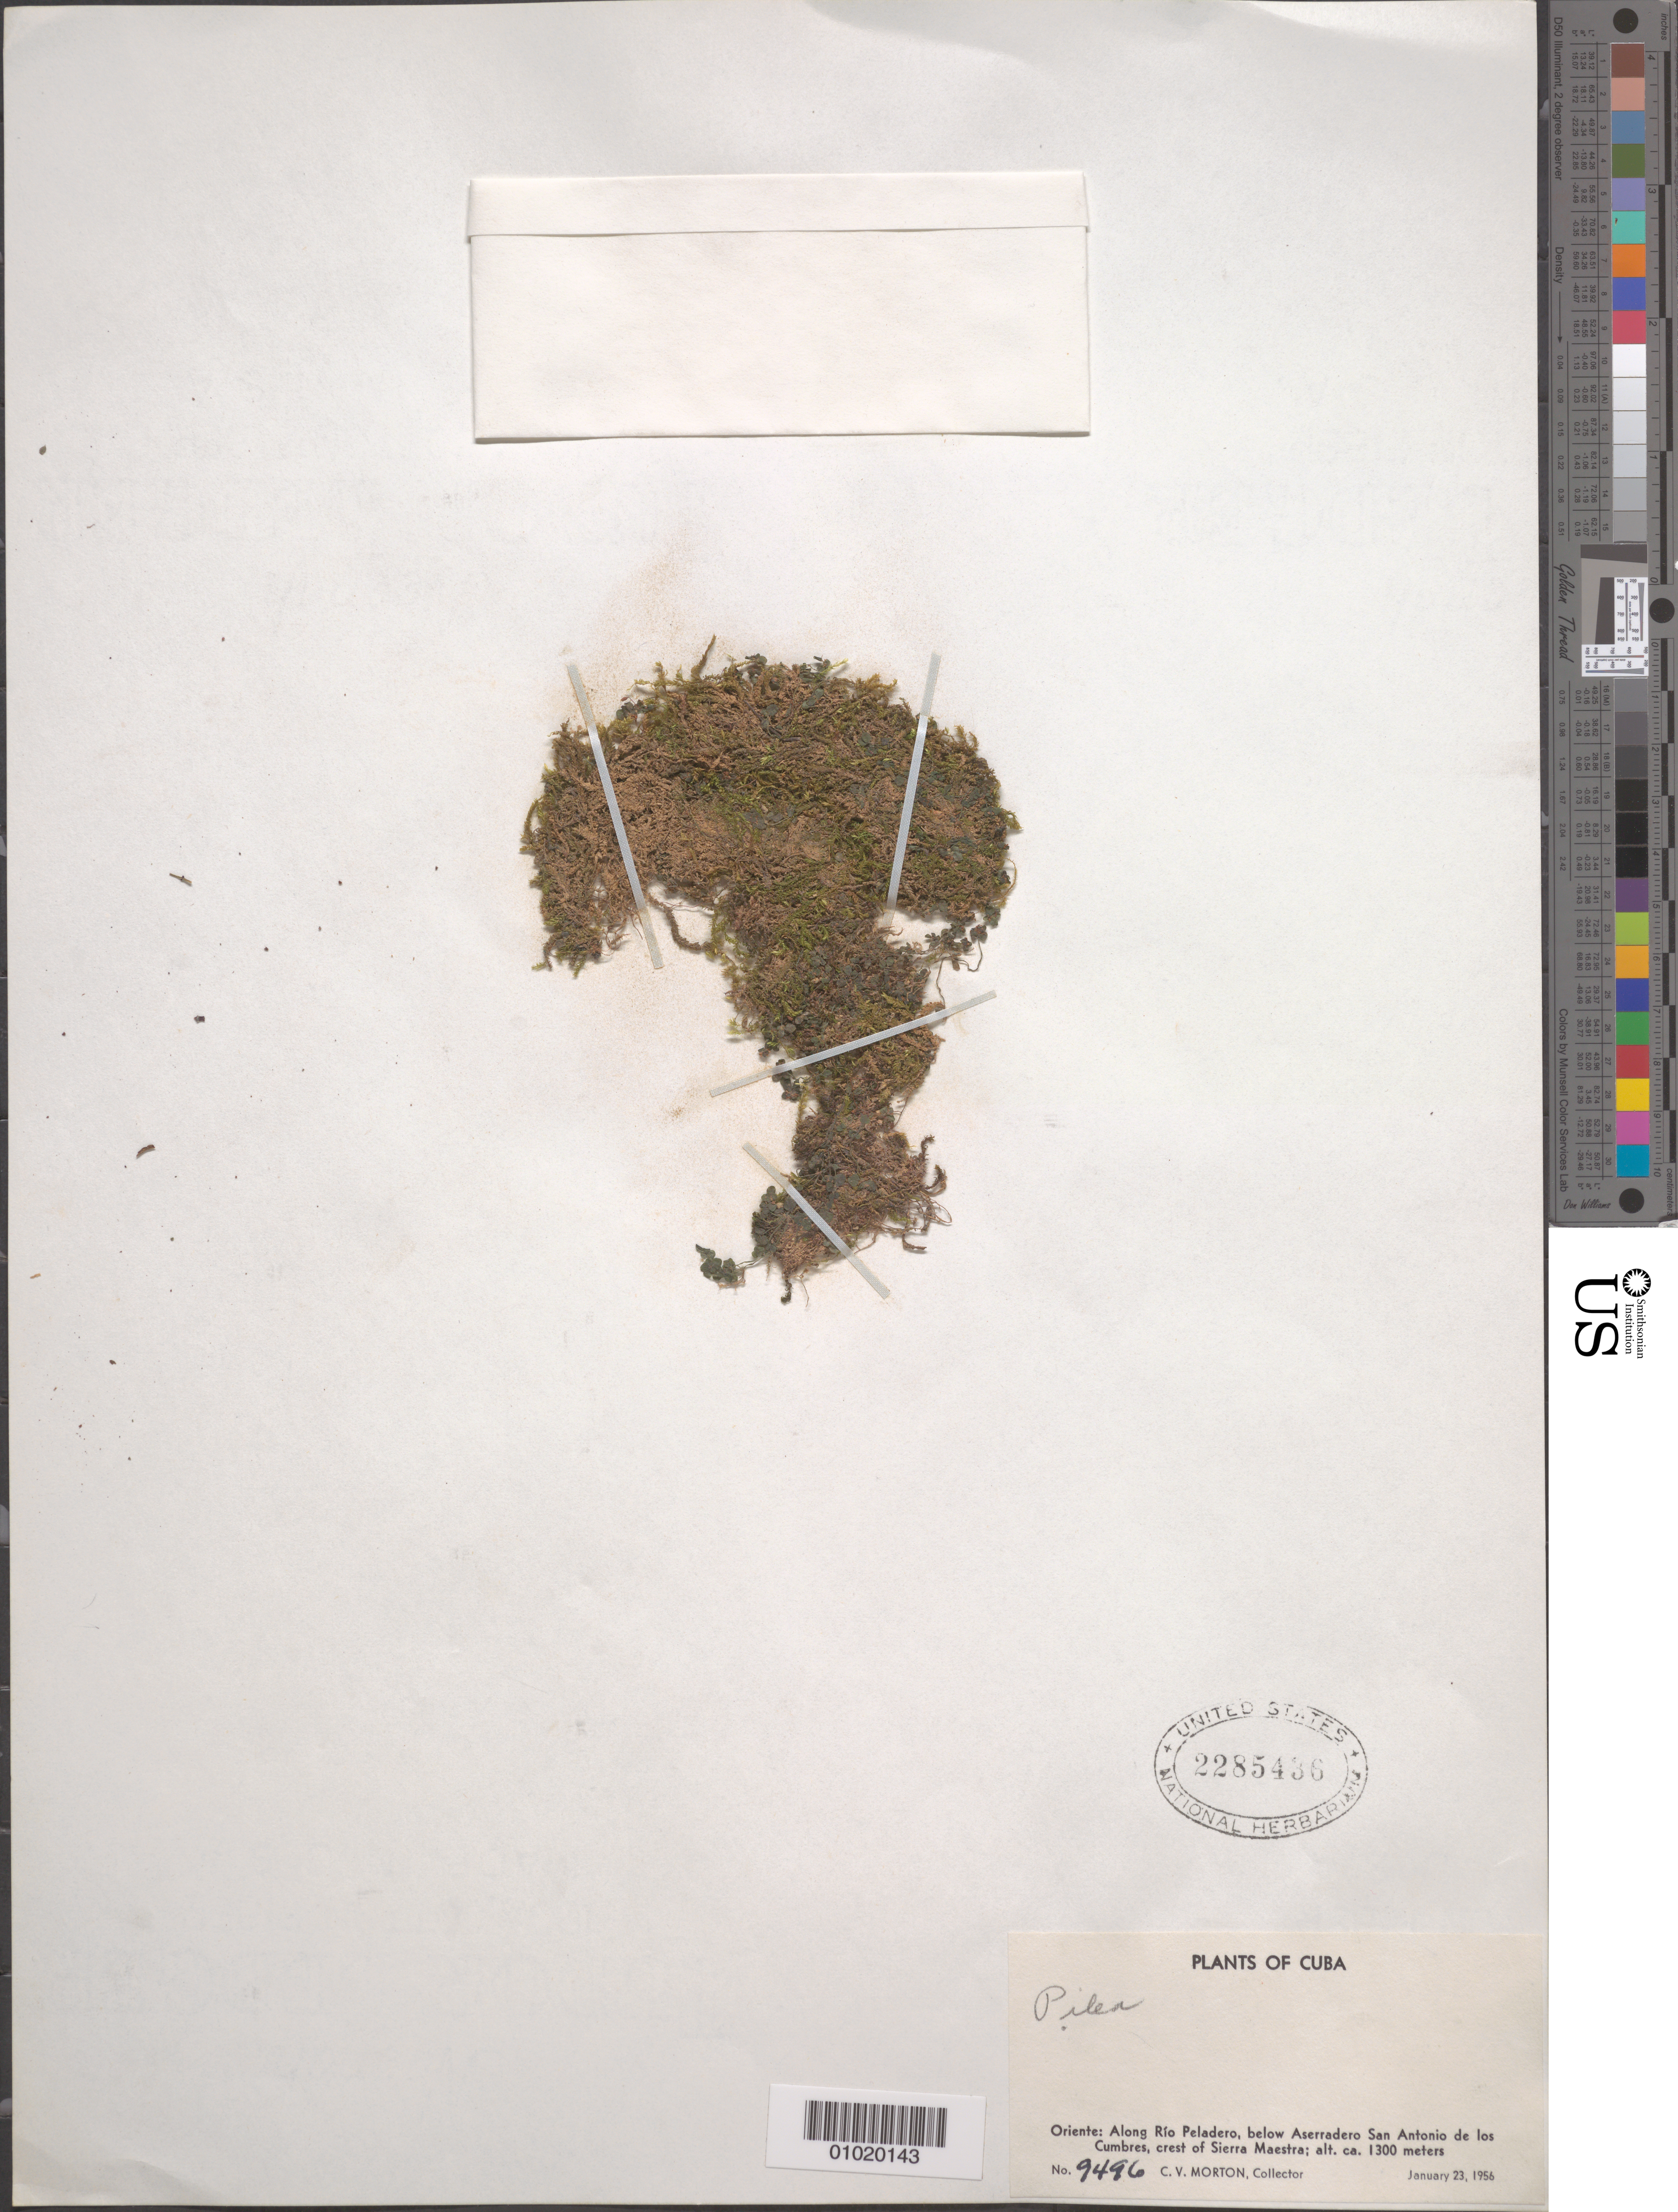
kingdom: Plantae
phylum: Tracheophyta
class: Magnoliopsida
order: Rosales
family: Urticaceae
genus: Pilea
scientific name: Pilea sp.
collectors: C. V. Morton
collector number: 9496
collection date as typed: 23 Jan 1956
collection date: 1956-01-23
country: Cuba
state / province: Granma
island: Cuba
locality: Along Rio Peladero, below Aserradero San Antonio de los Cumbres, crest of Sierra Maestra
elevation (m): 1300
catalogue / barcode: US 2285436